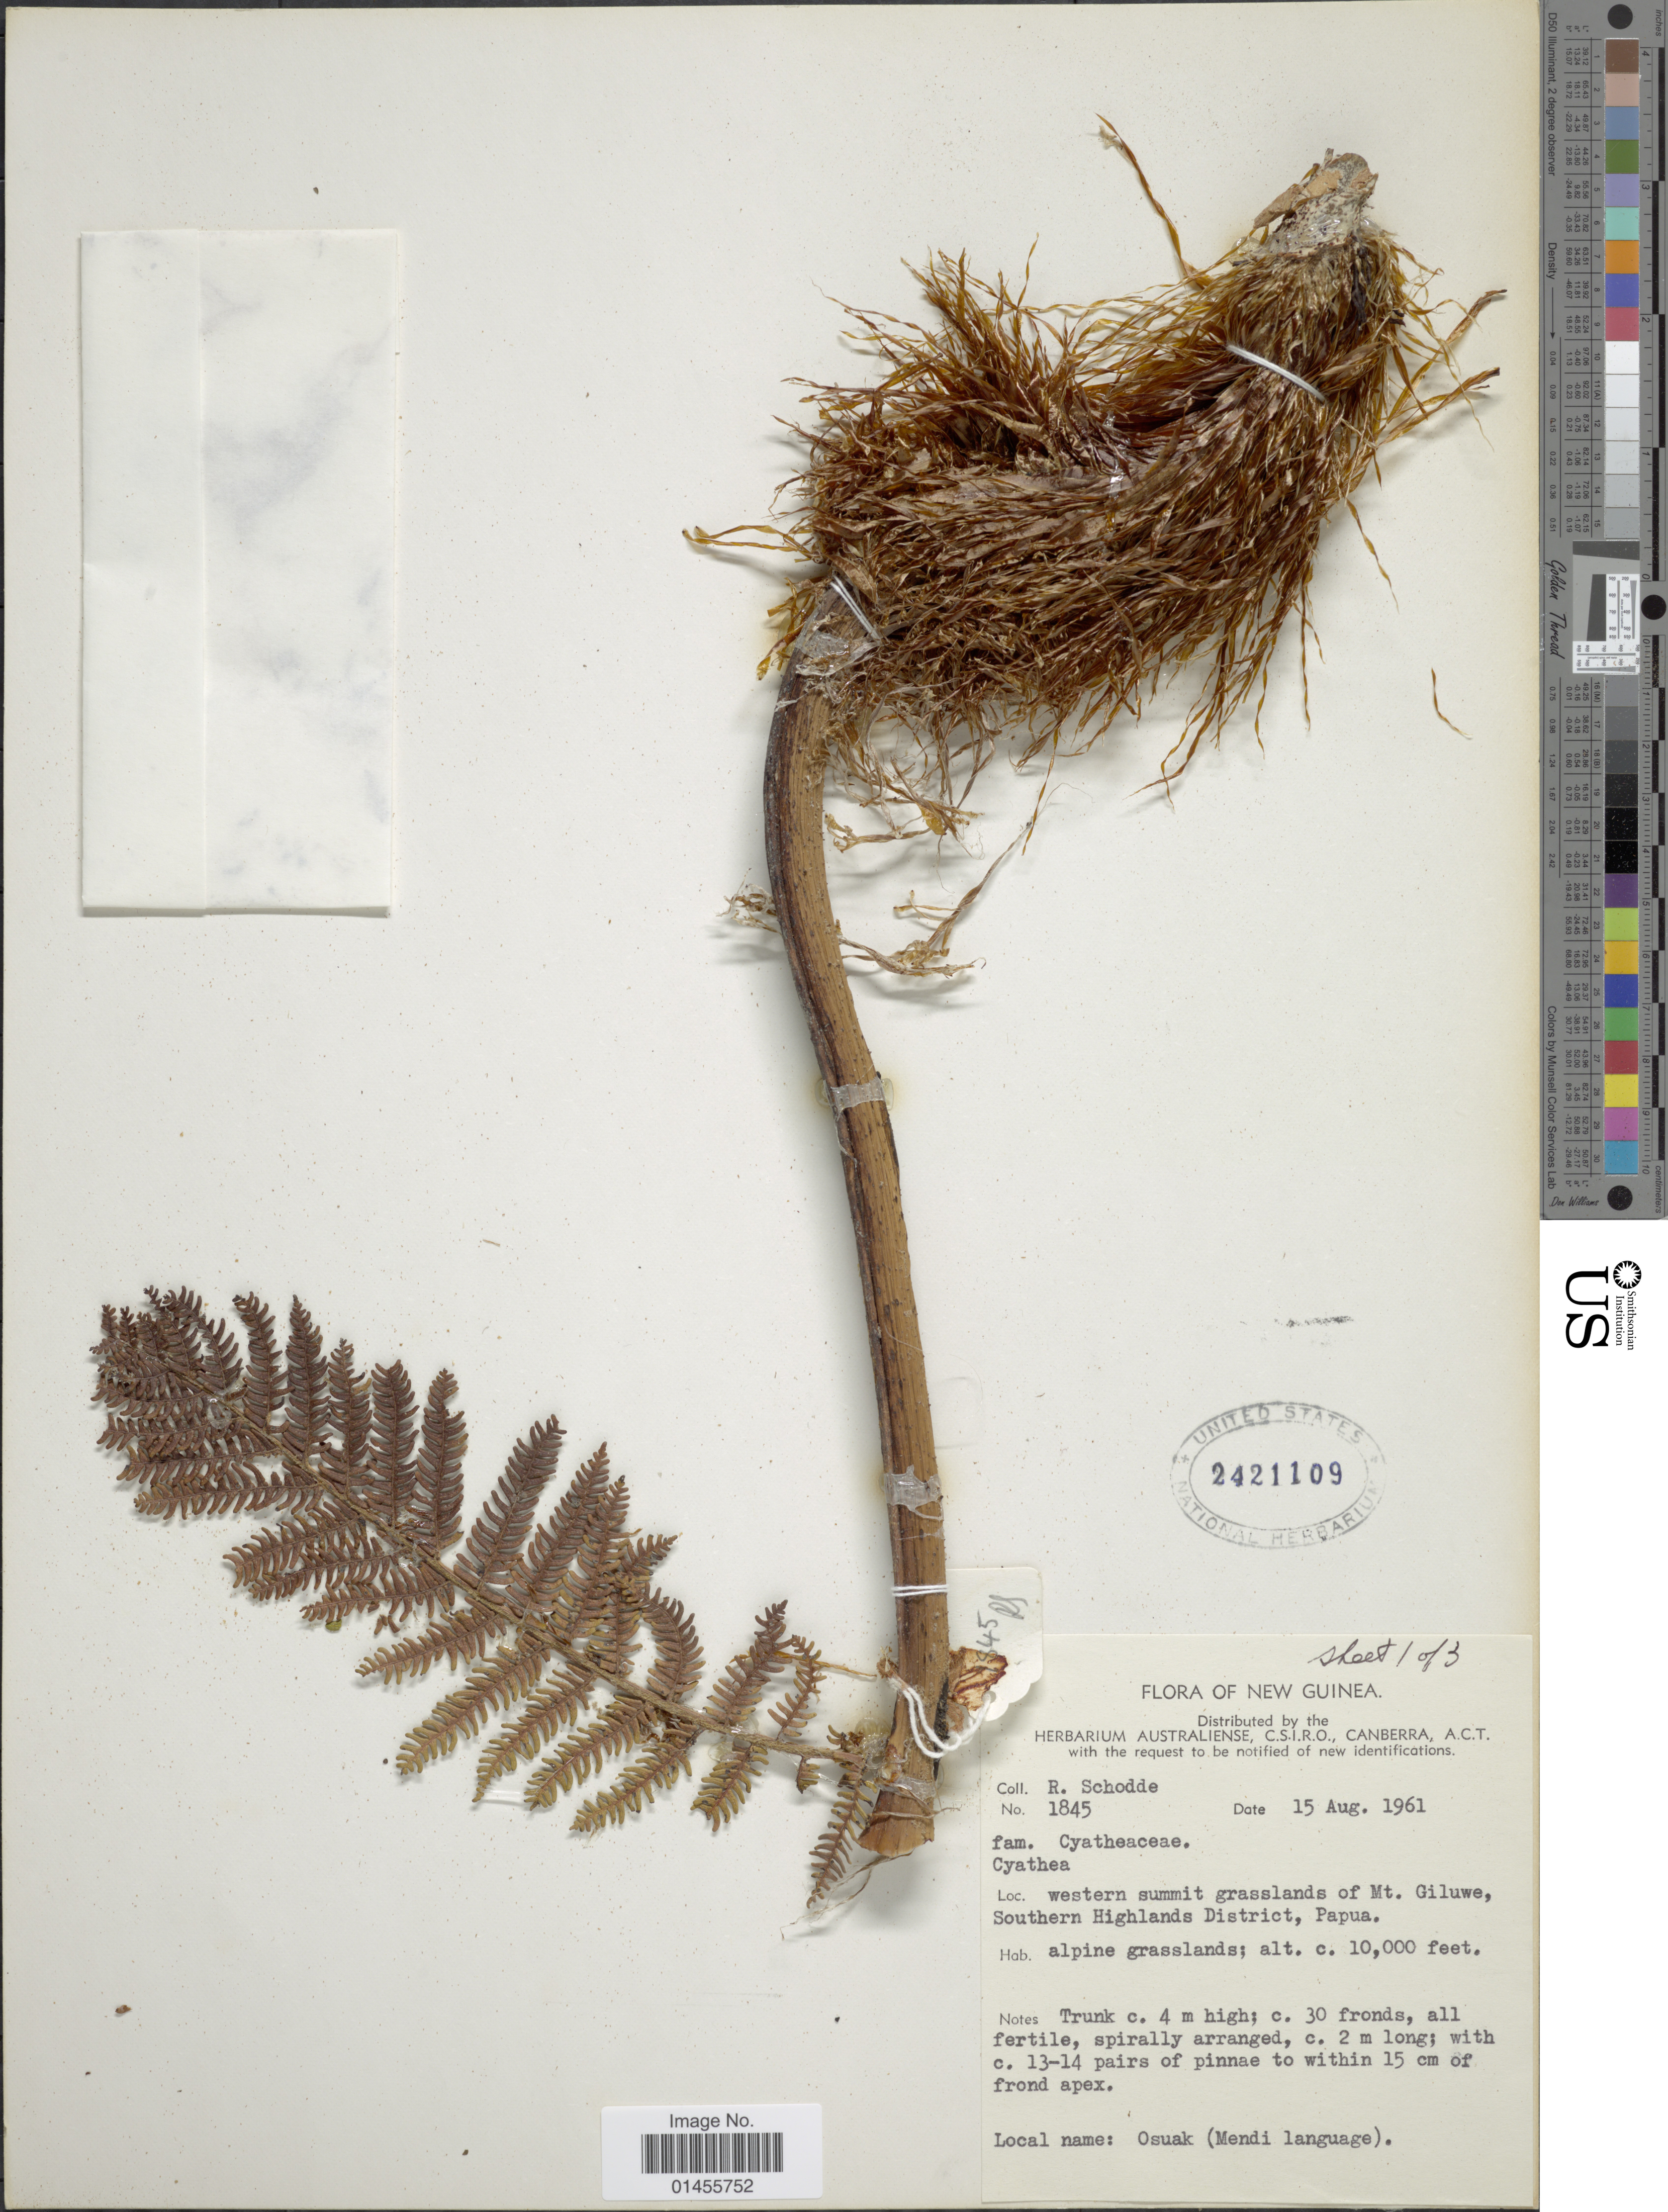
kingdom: Plantae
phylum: Tracheophyta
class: Polypodiopsida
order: Cyatheales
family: Cyatheaceae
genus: Alsophila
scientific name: Alsophila sp.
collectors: R. Schodde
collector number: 1845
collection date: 1961-08-15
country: Papua New Guinea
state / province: Southern Highlands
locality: New Guinea. western summit grasslands of Mt. Giluwe, Southern Highlands District, Papua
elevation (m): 3048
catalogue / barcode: US 2421109